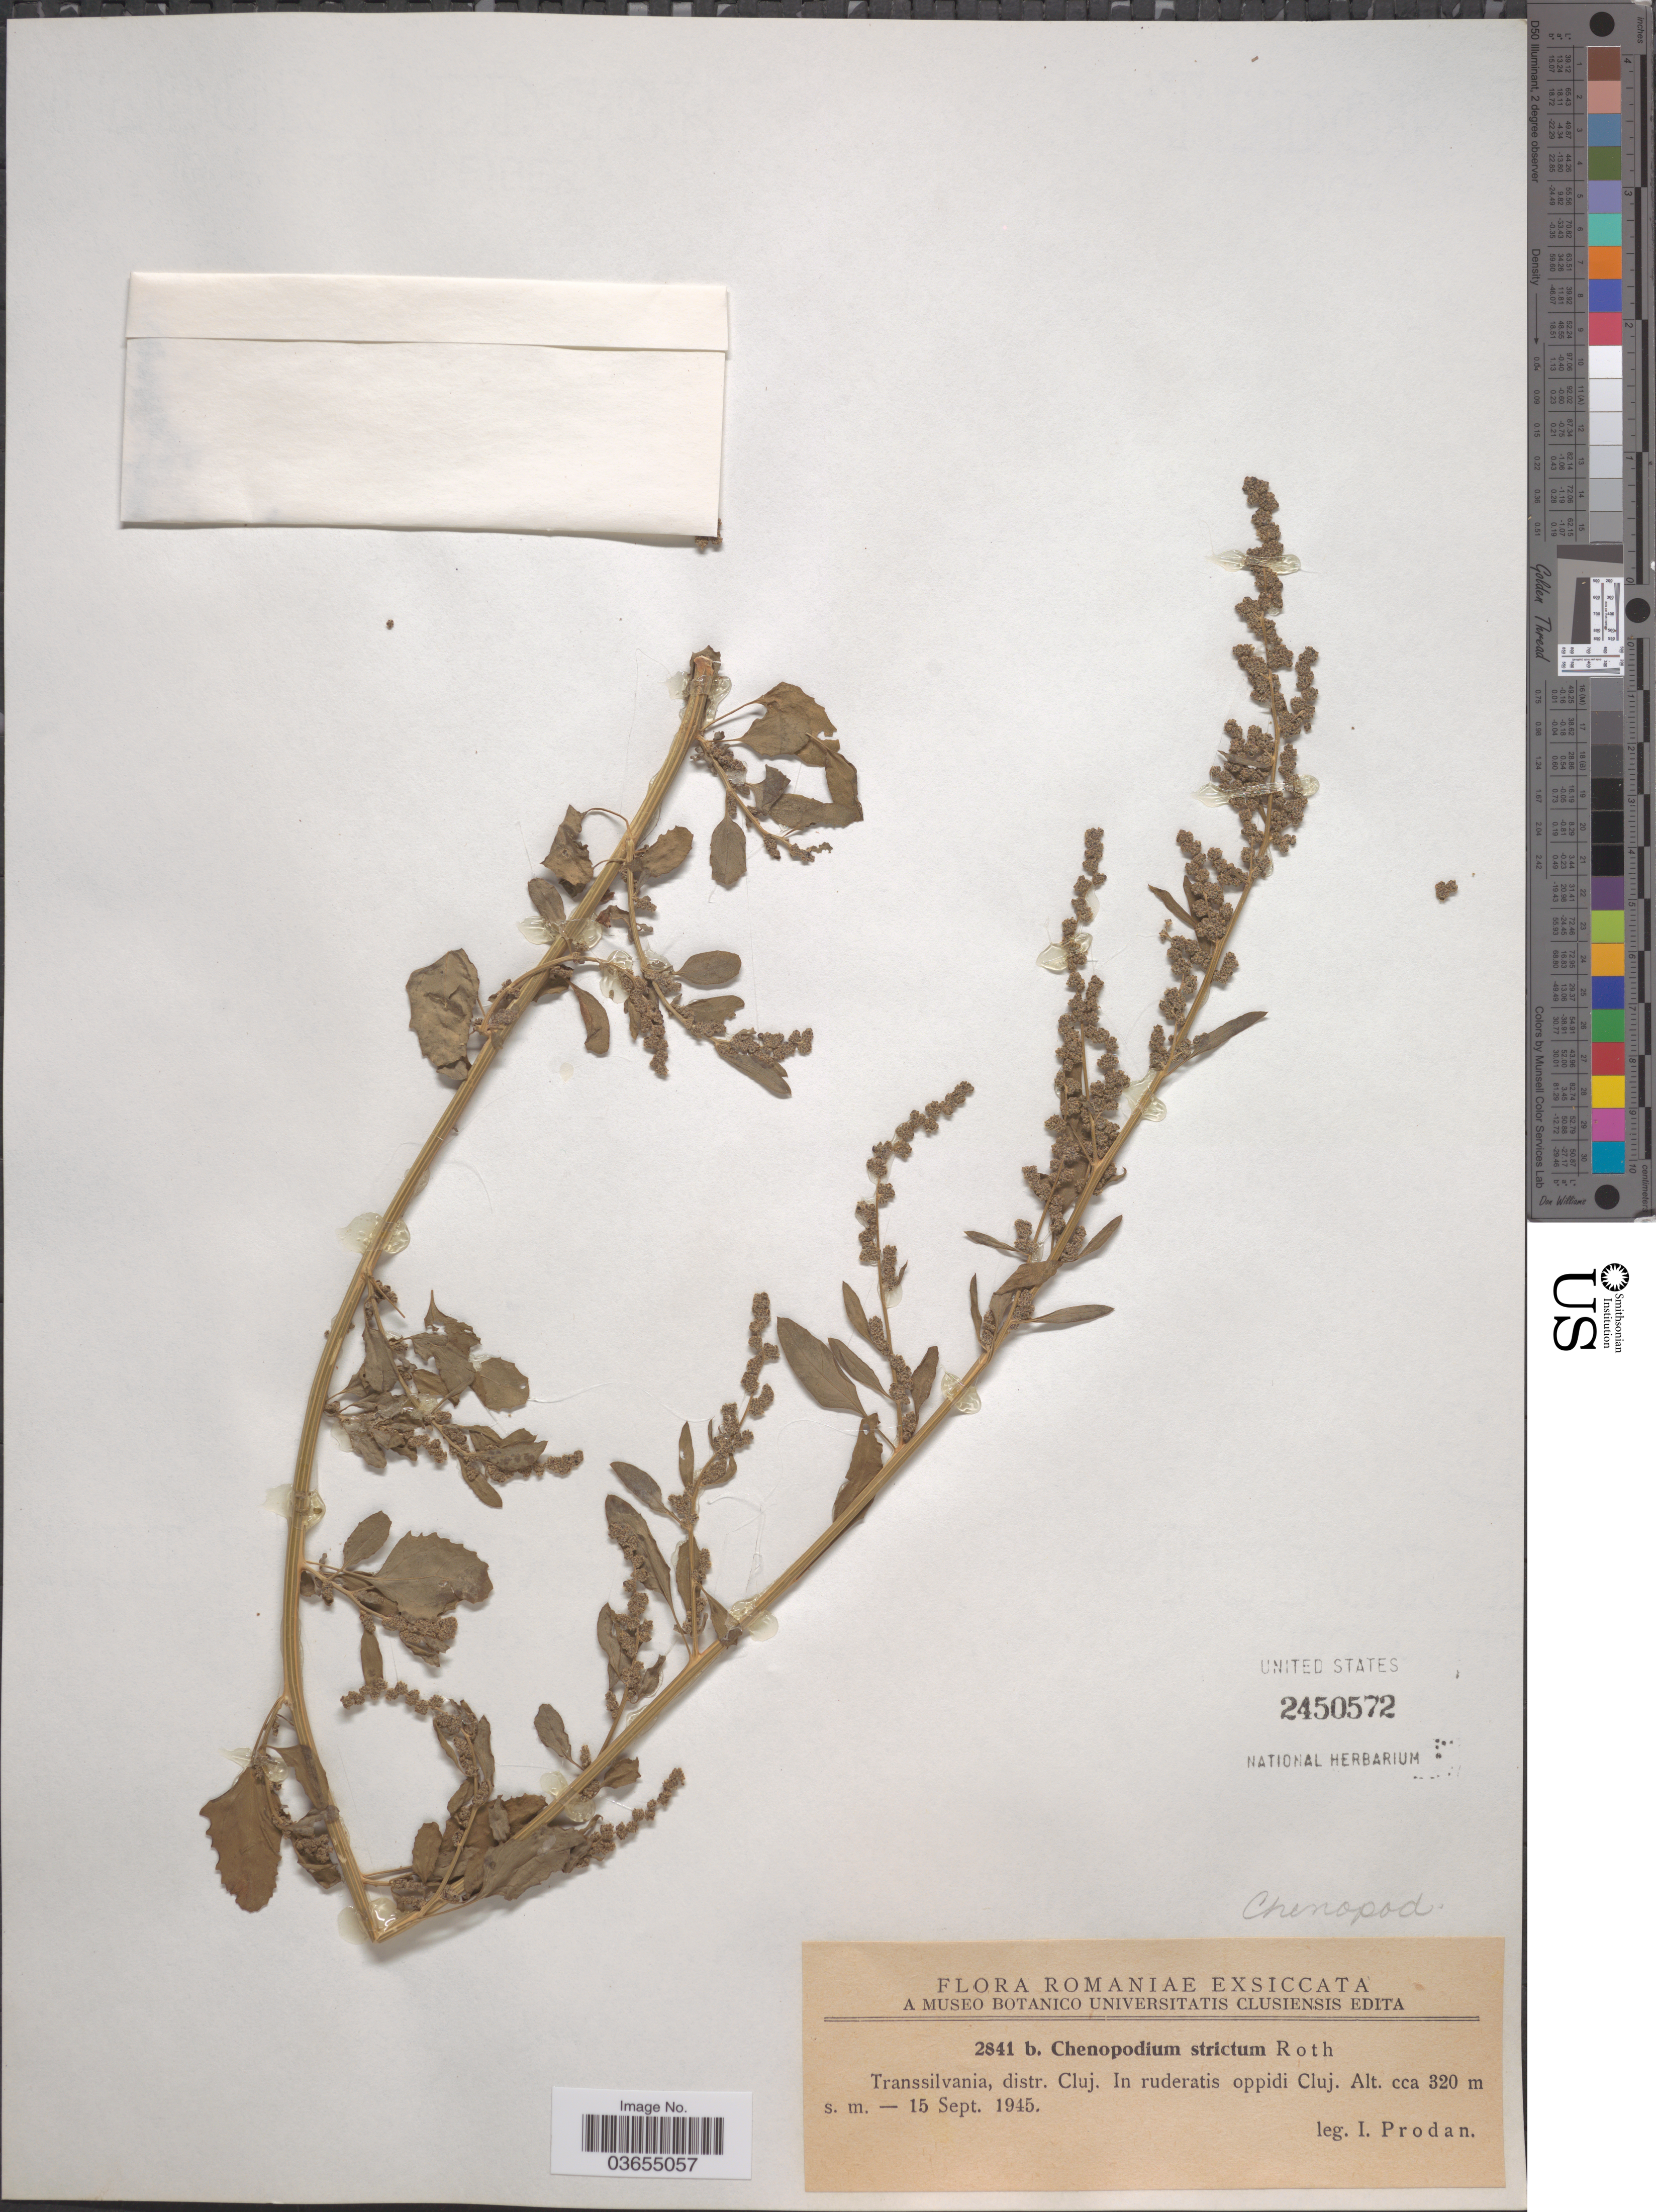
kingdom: Plantae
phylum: Tracheophyta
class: Magnoliopsida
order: Caryophyllales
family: Amaranthaceae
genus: Chenopodium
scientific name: Chenopodium striatum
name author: (Krasan) Murr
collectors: I. Prodán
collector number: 2841 b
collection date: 1945-09-15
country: Romania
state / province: Cluj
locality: Transsilvania, distr. Cluj. In ruderatis oppidi Cluj.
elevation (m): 320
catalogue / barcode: US 2450572